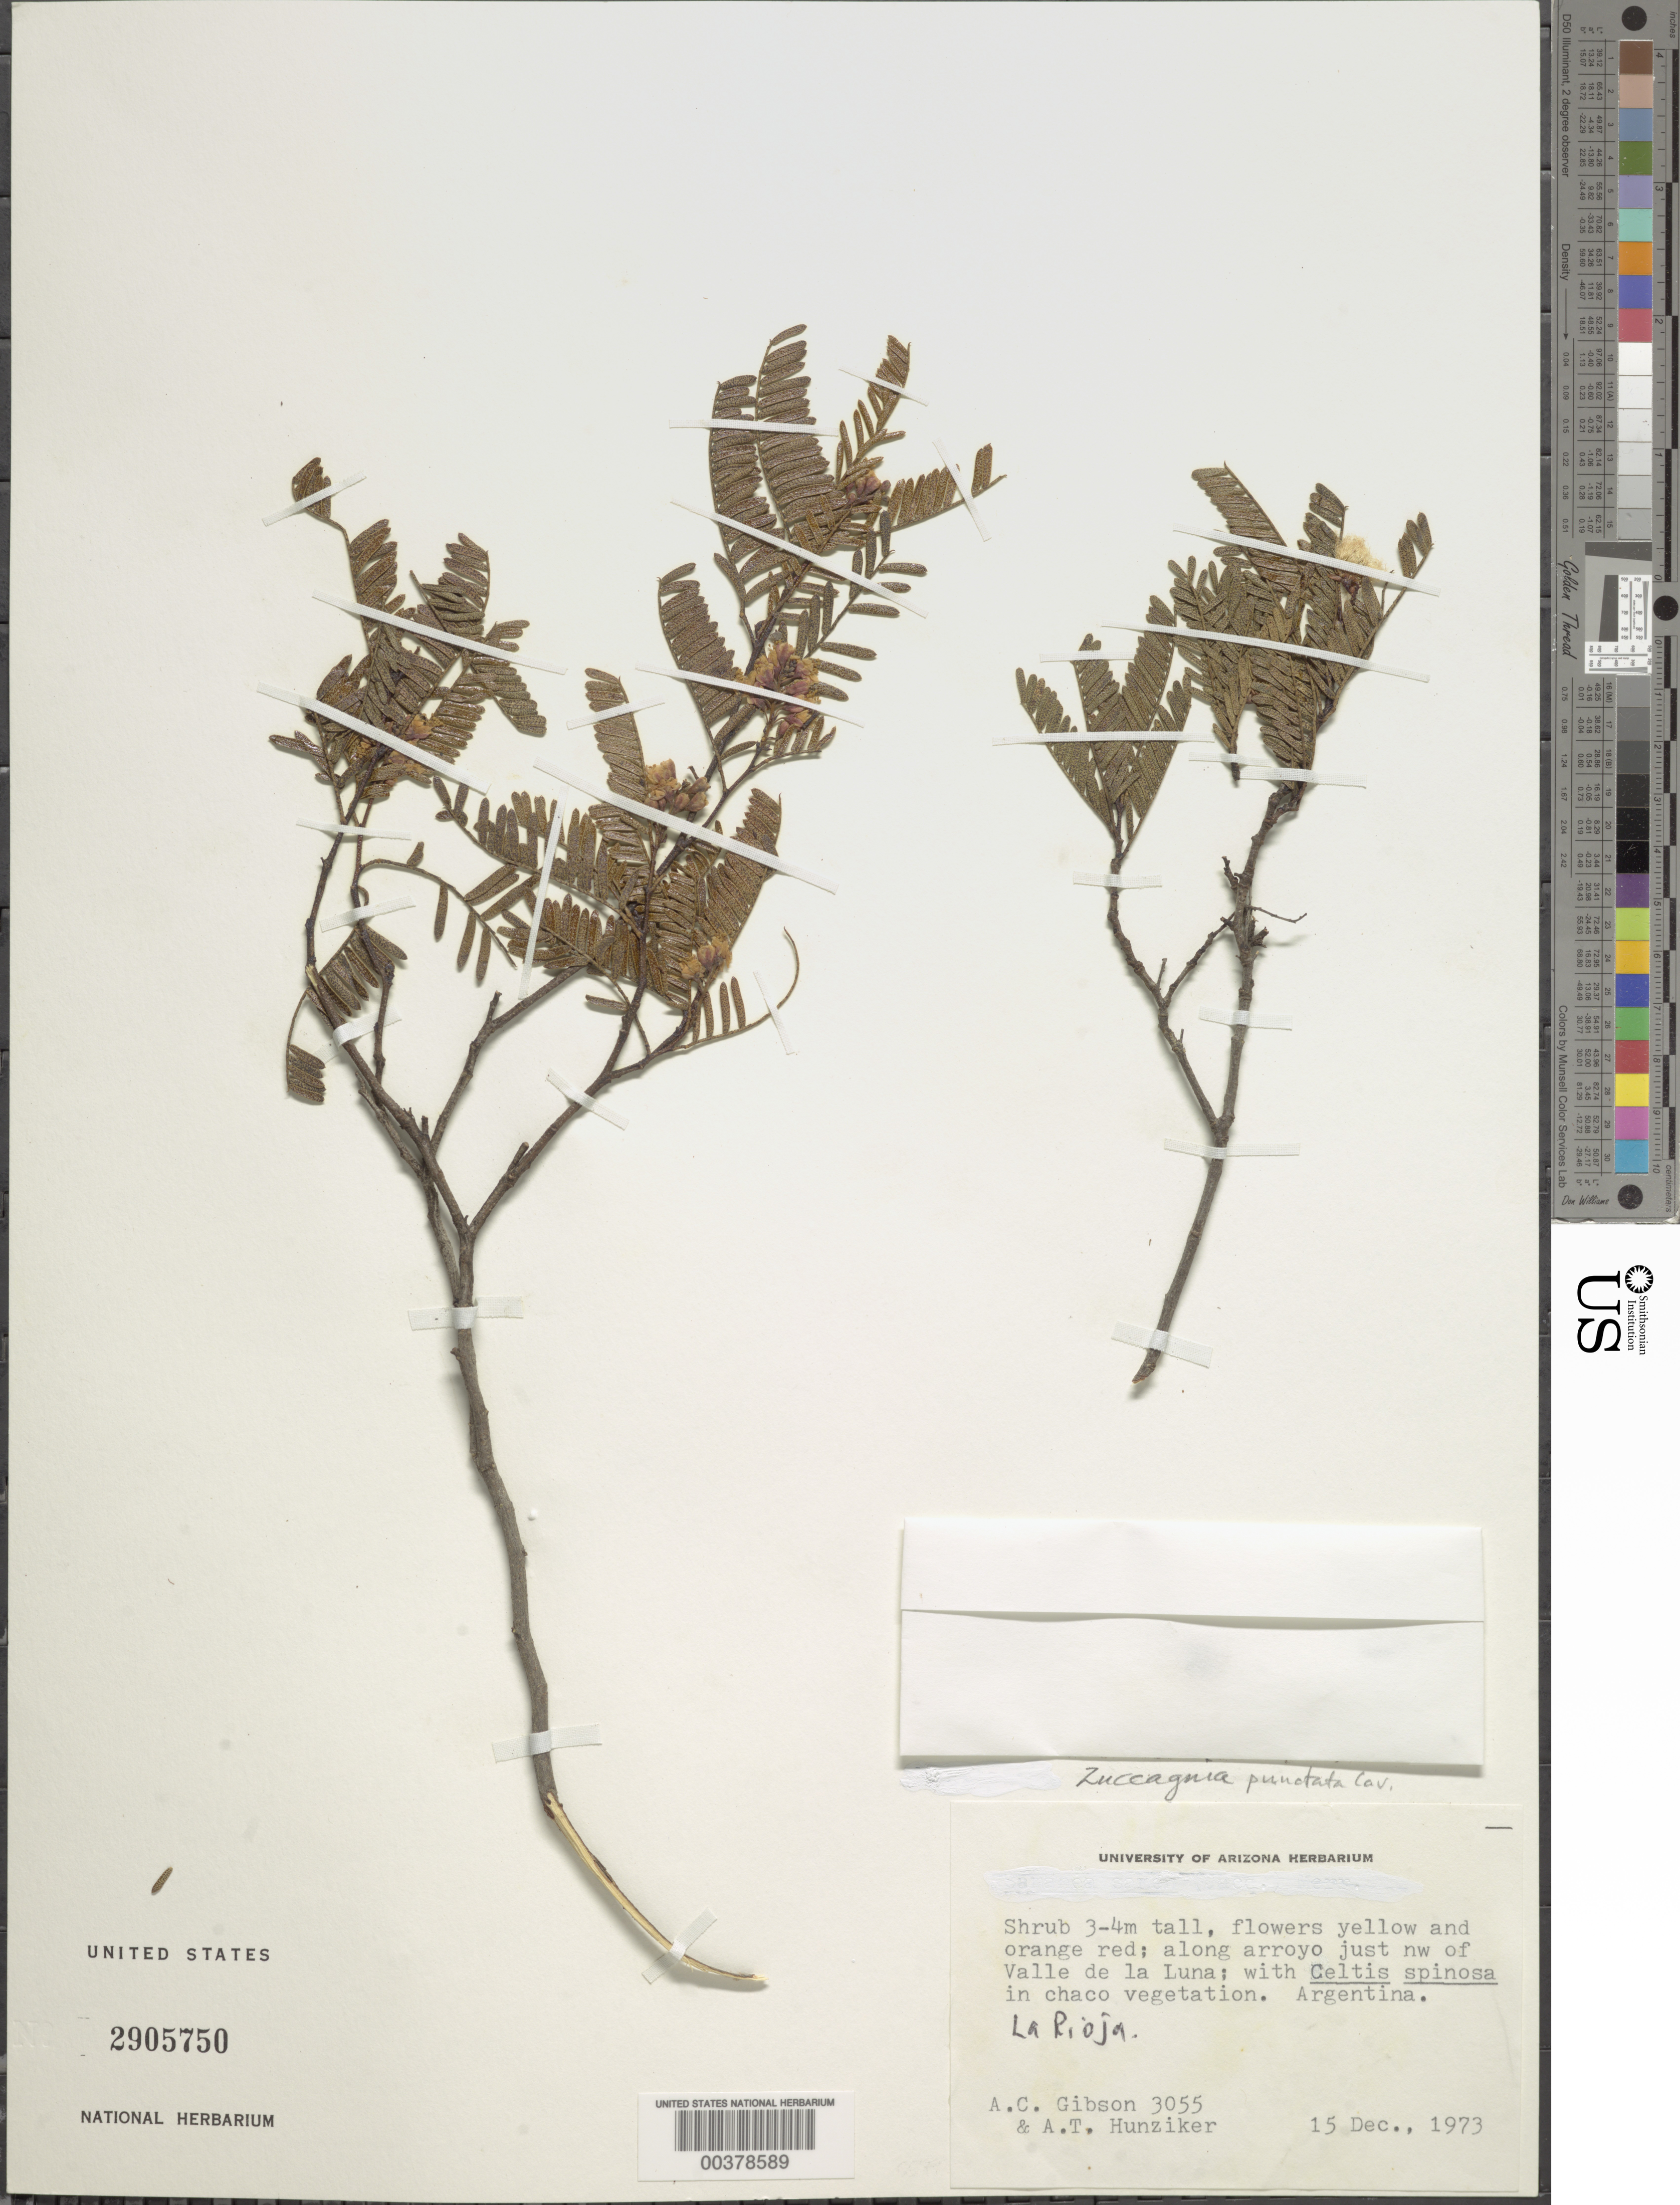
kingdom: Plantae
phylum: Tracheophyta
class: Magnoliopsida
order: Fabales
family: Fabaceae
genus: Zuccagnia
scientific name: Zuccagnia punctata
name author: Cav.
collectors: A. Gibson & A. T. Hunziker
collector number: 3055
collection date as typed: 15 Dec 1973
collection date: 1973-12-15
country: Argentina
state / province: La Rioja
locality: Arroyo just NW of Valle de la Luna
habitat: Along arroyo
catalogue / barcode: US 2905750